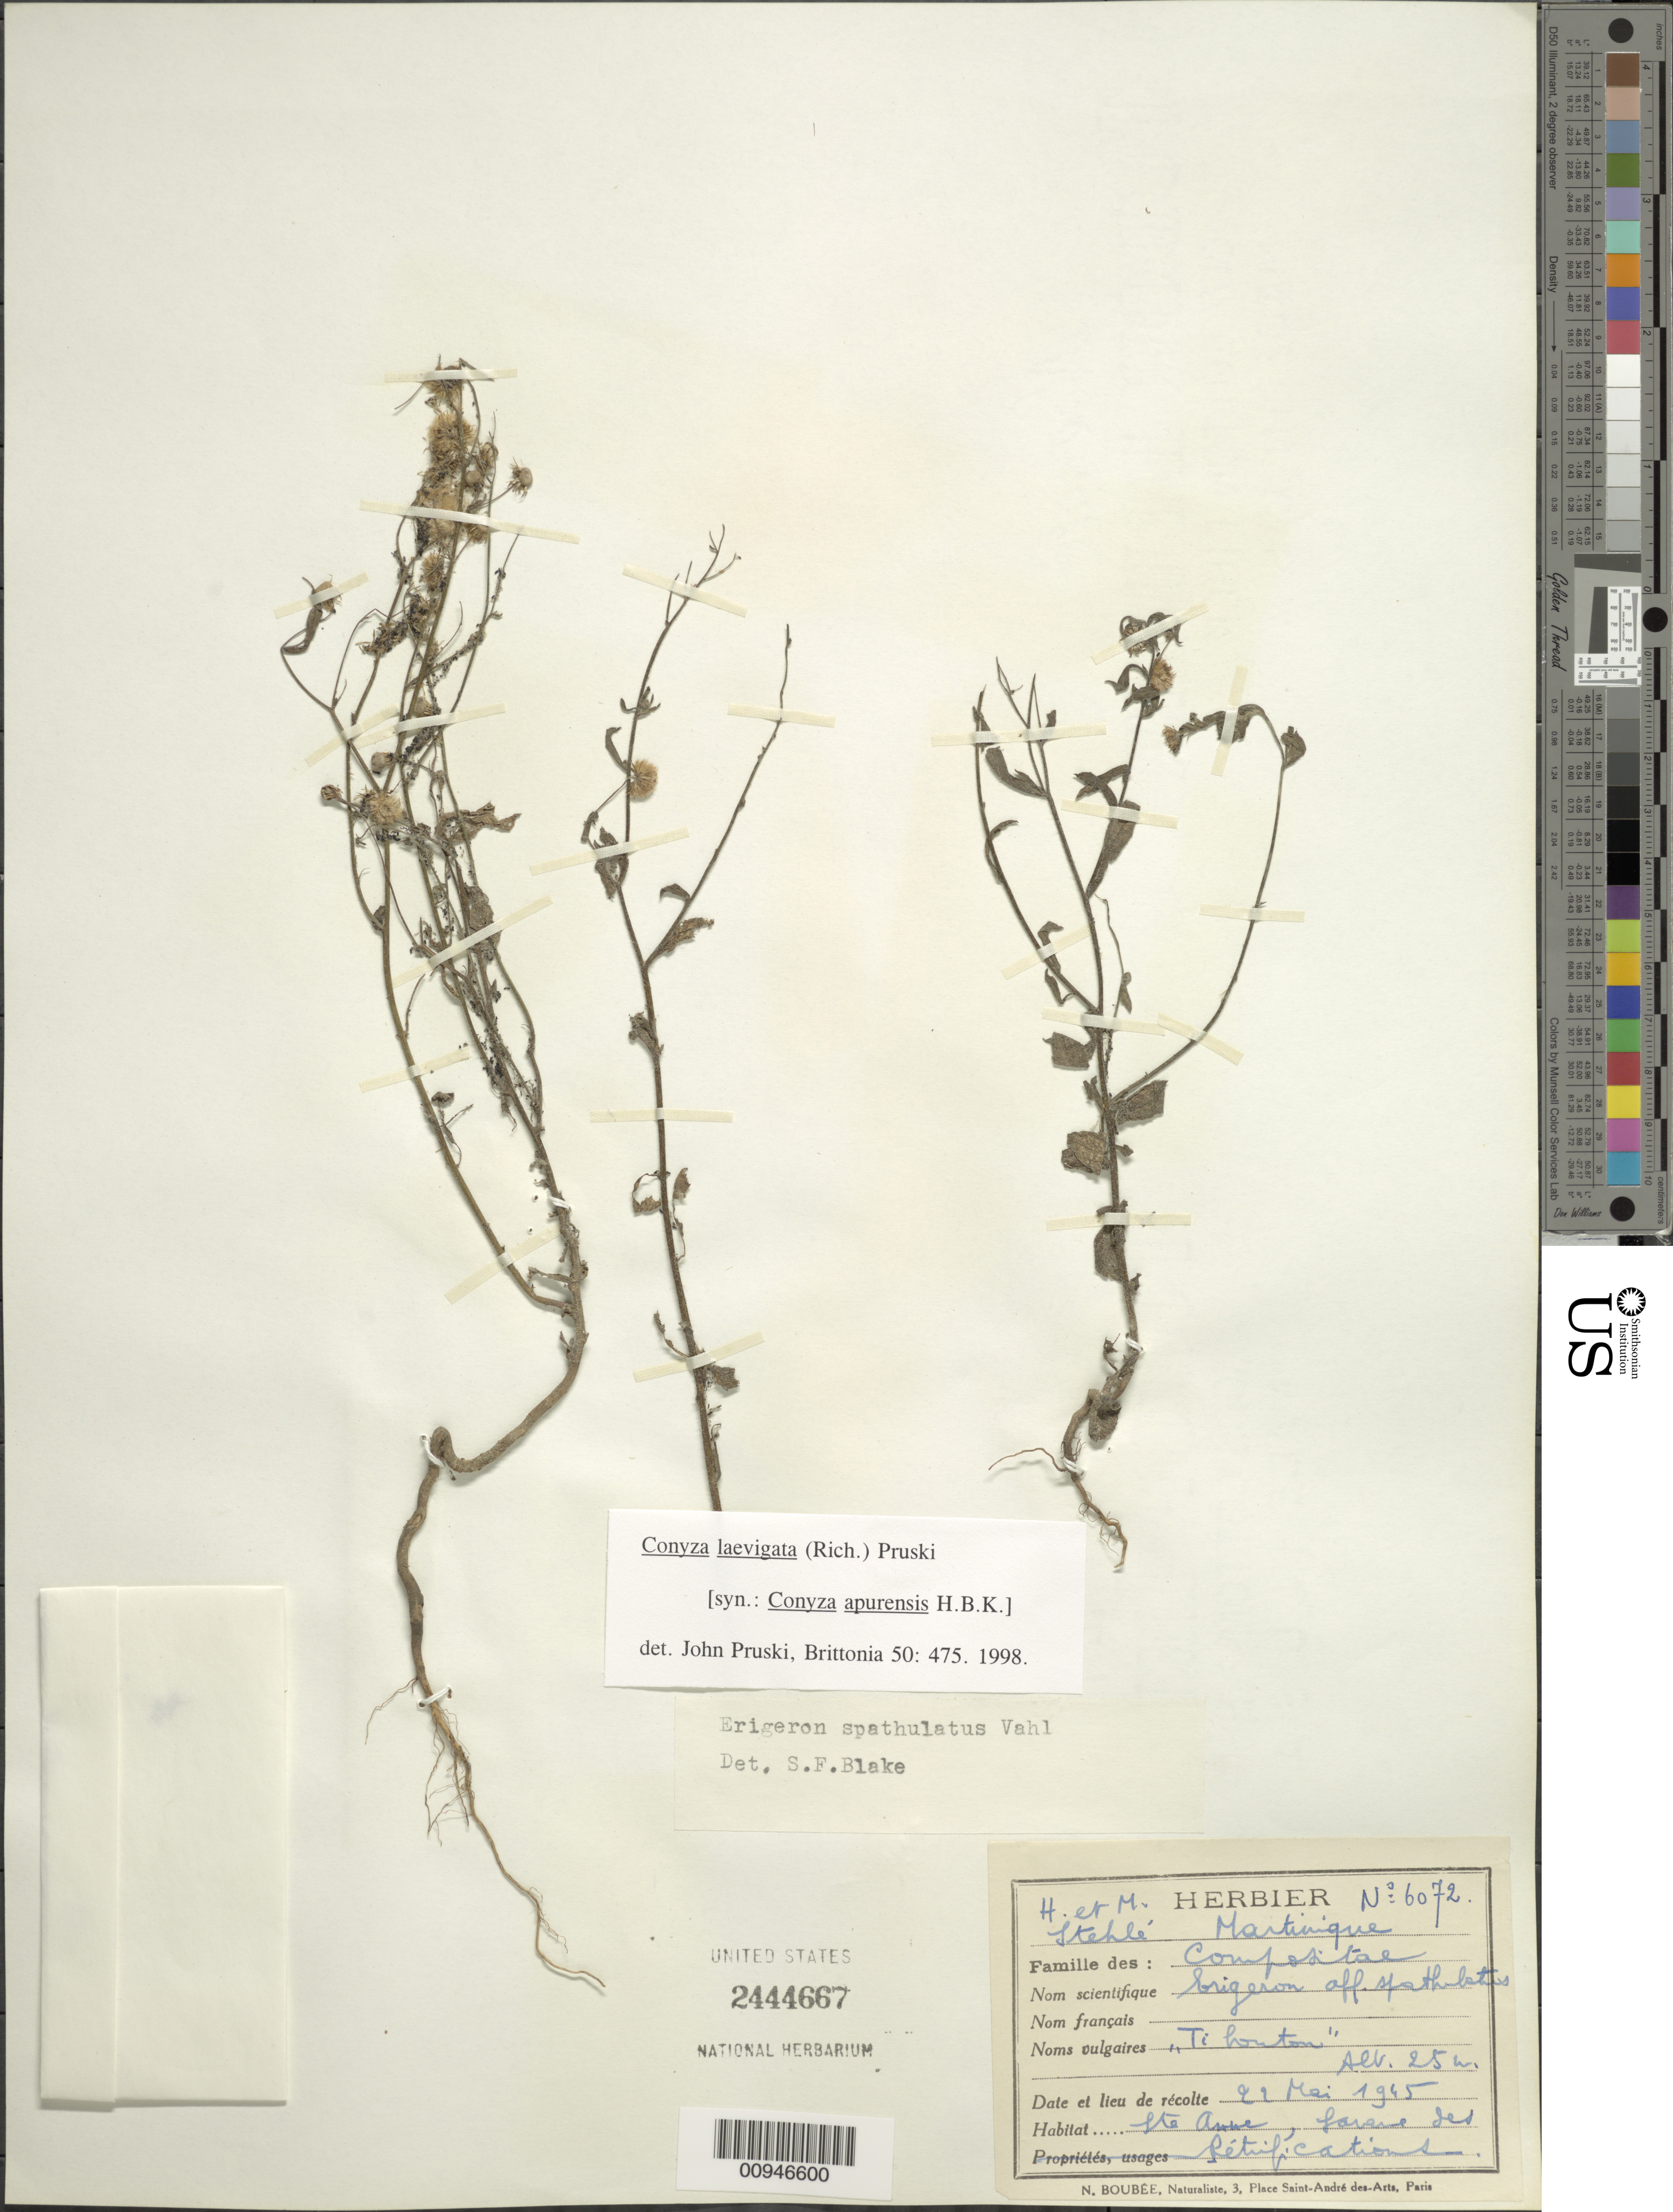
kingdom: Plantae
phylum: Tracheophyta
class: Magnoliopsida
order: Asterales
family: Asteraceae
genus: Conyza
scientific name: Conyza laevigata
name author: (Rich.) Pruski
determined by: Pruski, J. F.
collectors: H. Stehlé & M. Stehlé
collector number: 60072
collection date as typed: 22 May 1945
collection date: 1945-05-22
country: Martinique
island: Martinique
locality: St. Anne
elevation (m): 25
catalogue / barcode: US 2444667